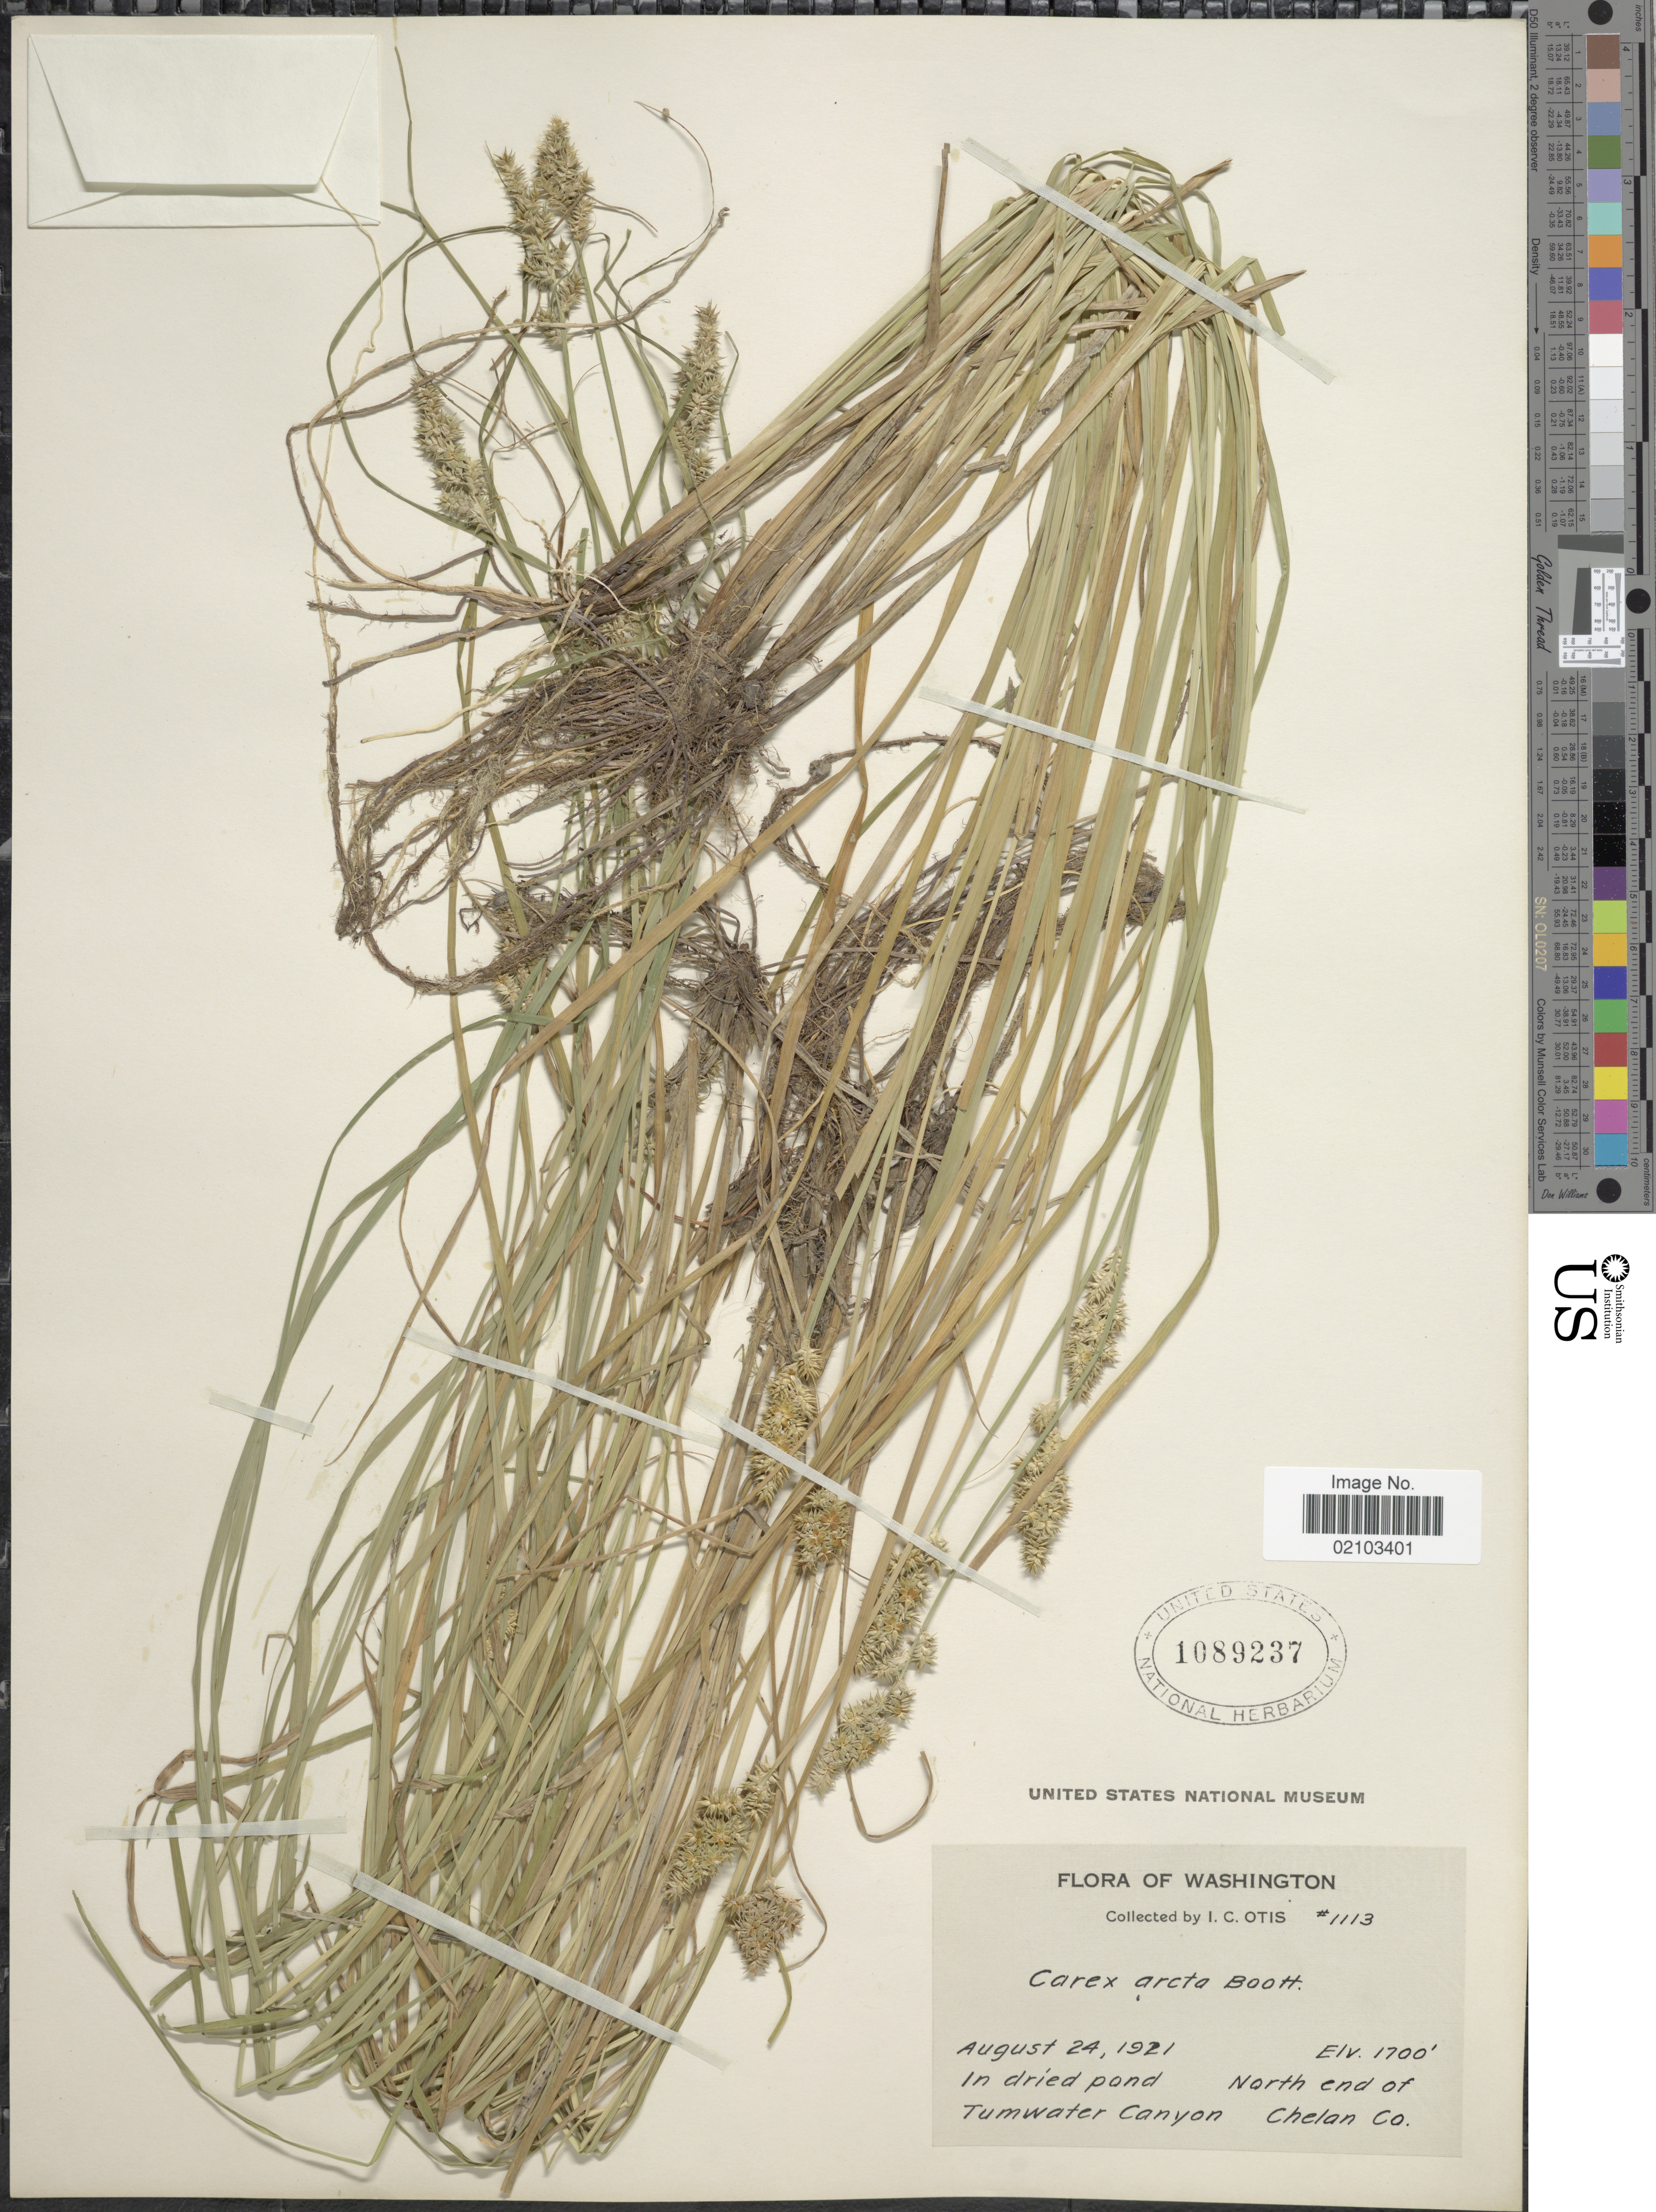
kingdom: Plantae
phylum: Tracheophyta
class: Liliopsida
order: Poales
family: Cyperaceae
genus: Carex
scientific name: Carex arcta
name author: Boott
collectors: I. C. Otis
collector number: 1113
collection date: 1921-08-24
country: United States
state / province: Washington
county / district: Chelan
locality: In dried pond. North end of Tumwater Canyon. Chelan Co.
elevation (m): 518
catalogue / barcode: US 1089237